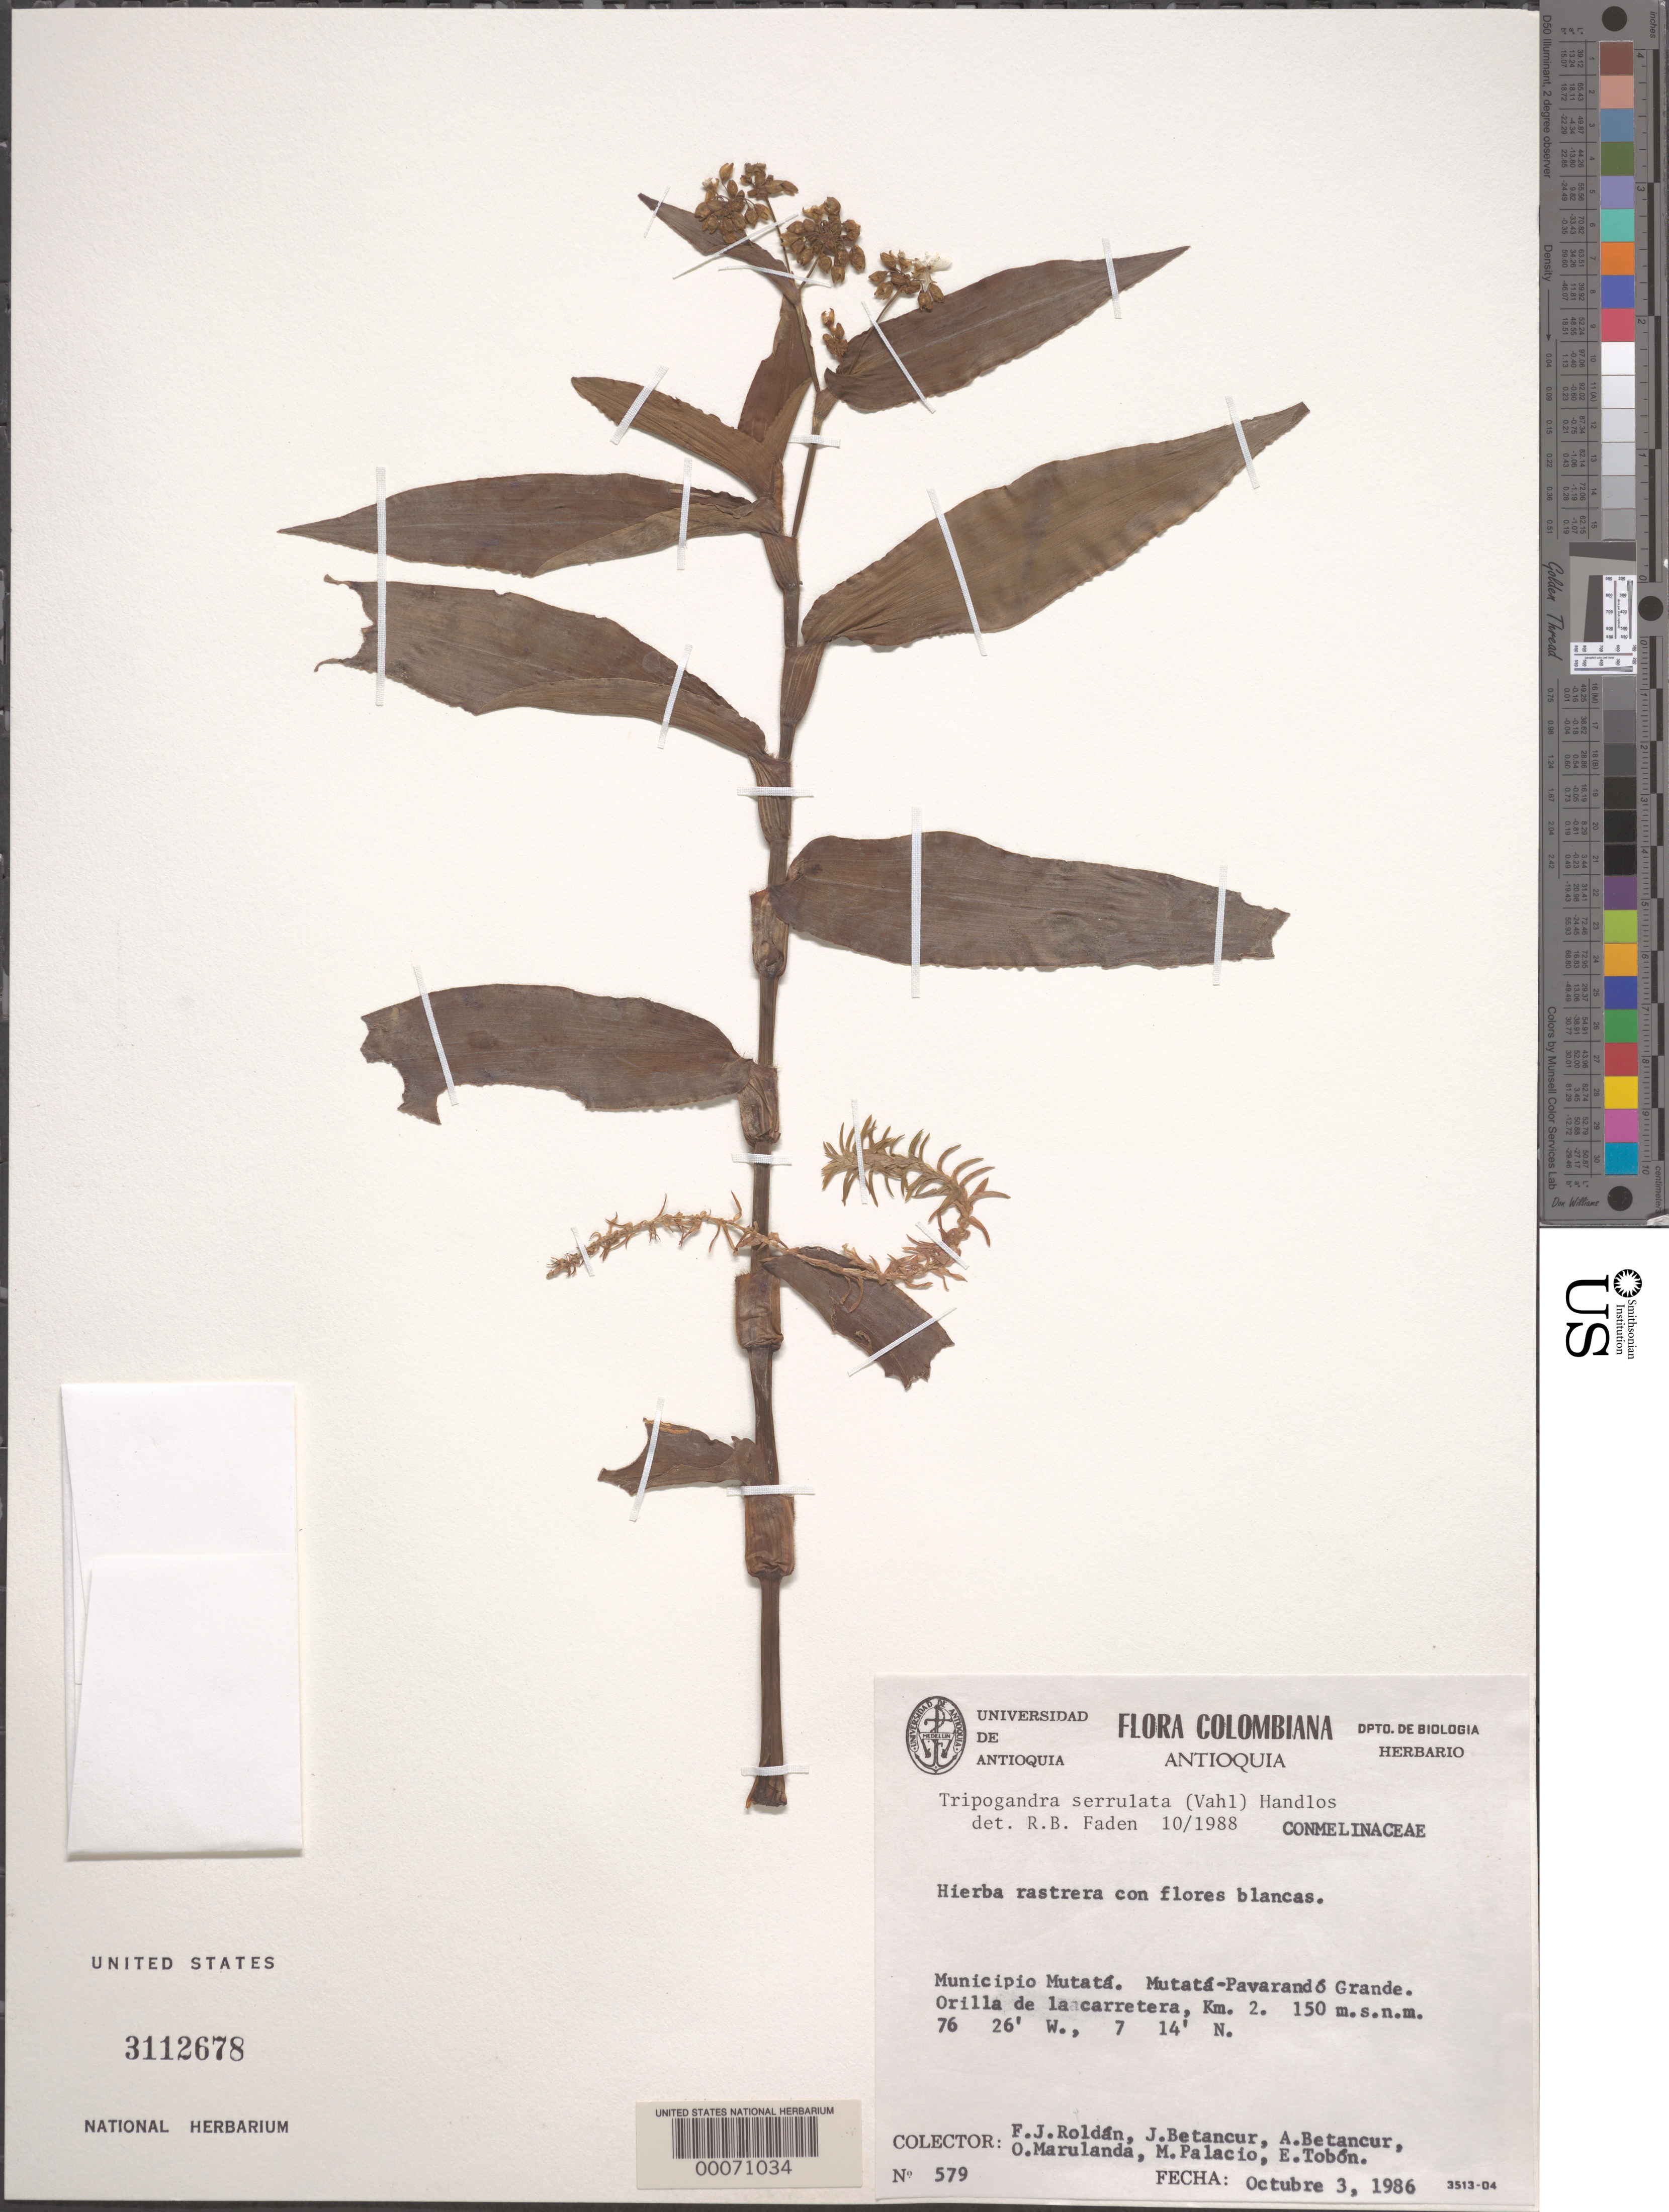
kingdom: Plantae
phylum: Tracheophyta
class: Liliopsida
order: Commelinales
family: Commelinaceae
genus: Tripogandra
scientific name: Tripogandra serrulata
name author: (Vahl) Handlos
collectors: F. J. Roldán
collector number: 579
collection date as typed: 03 Oct 1986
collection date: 1986-10-03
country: Colombia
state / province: Antioquia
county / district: Mutatá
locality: Mutata-Pavarando Grande, edge of highway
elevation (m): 150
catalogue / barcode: US 3112678